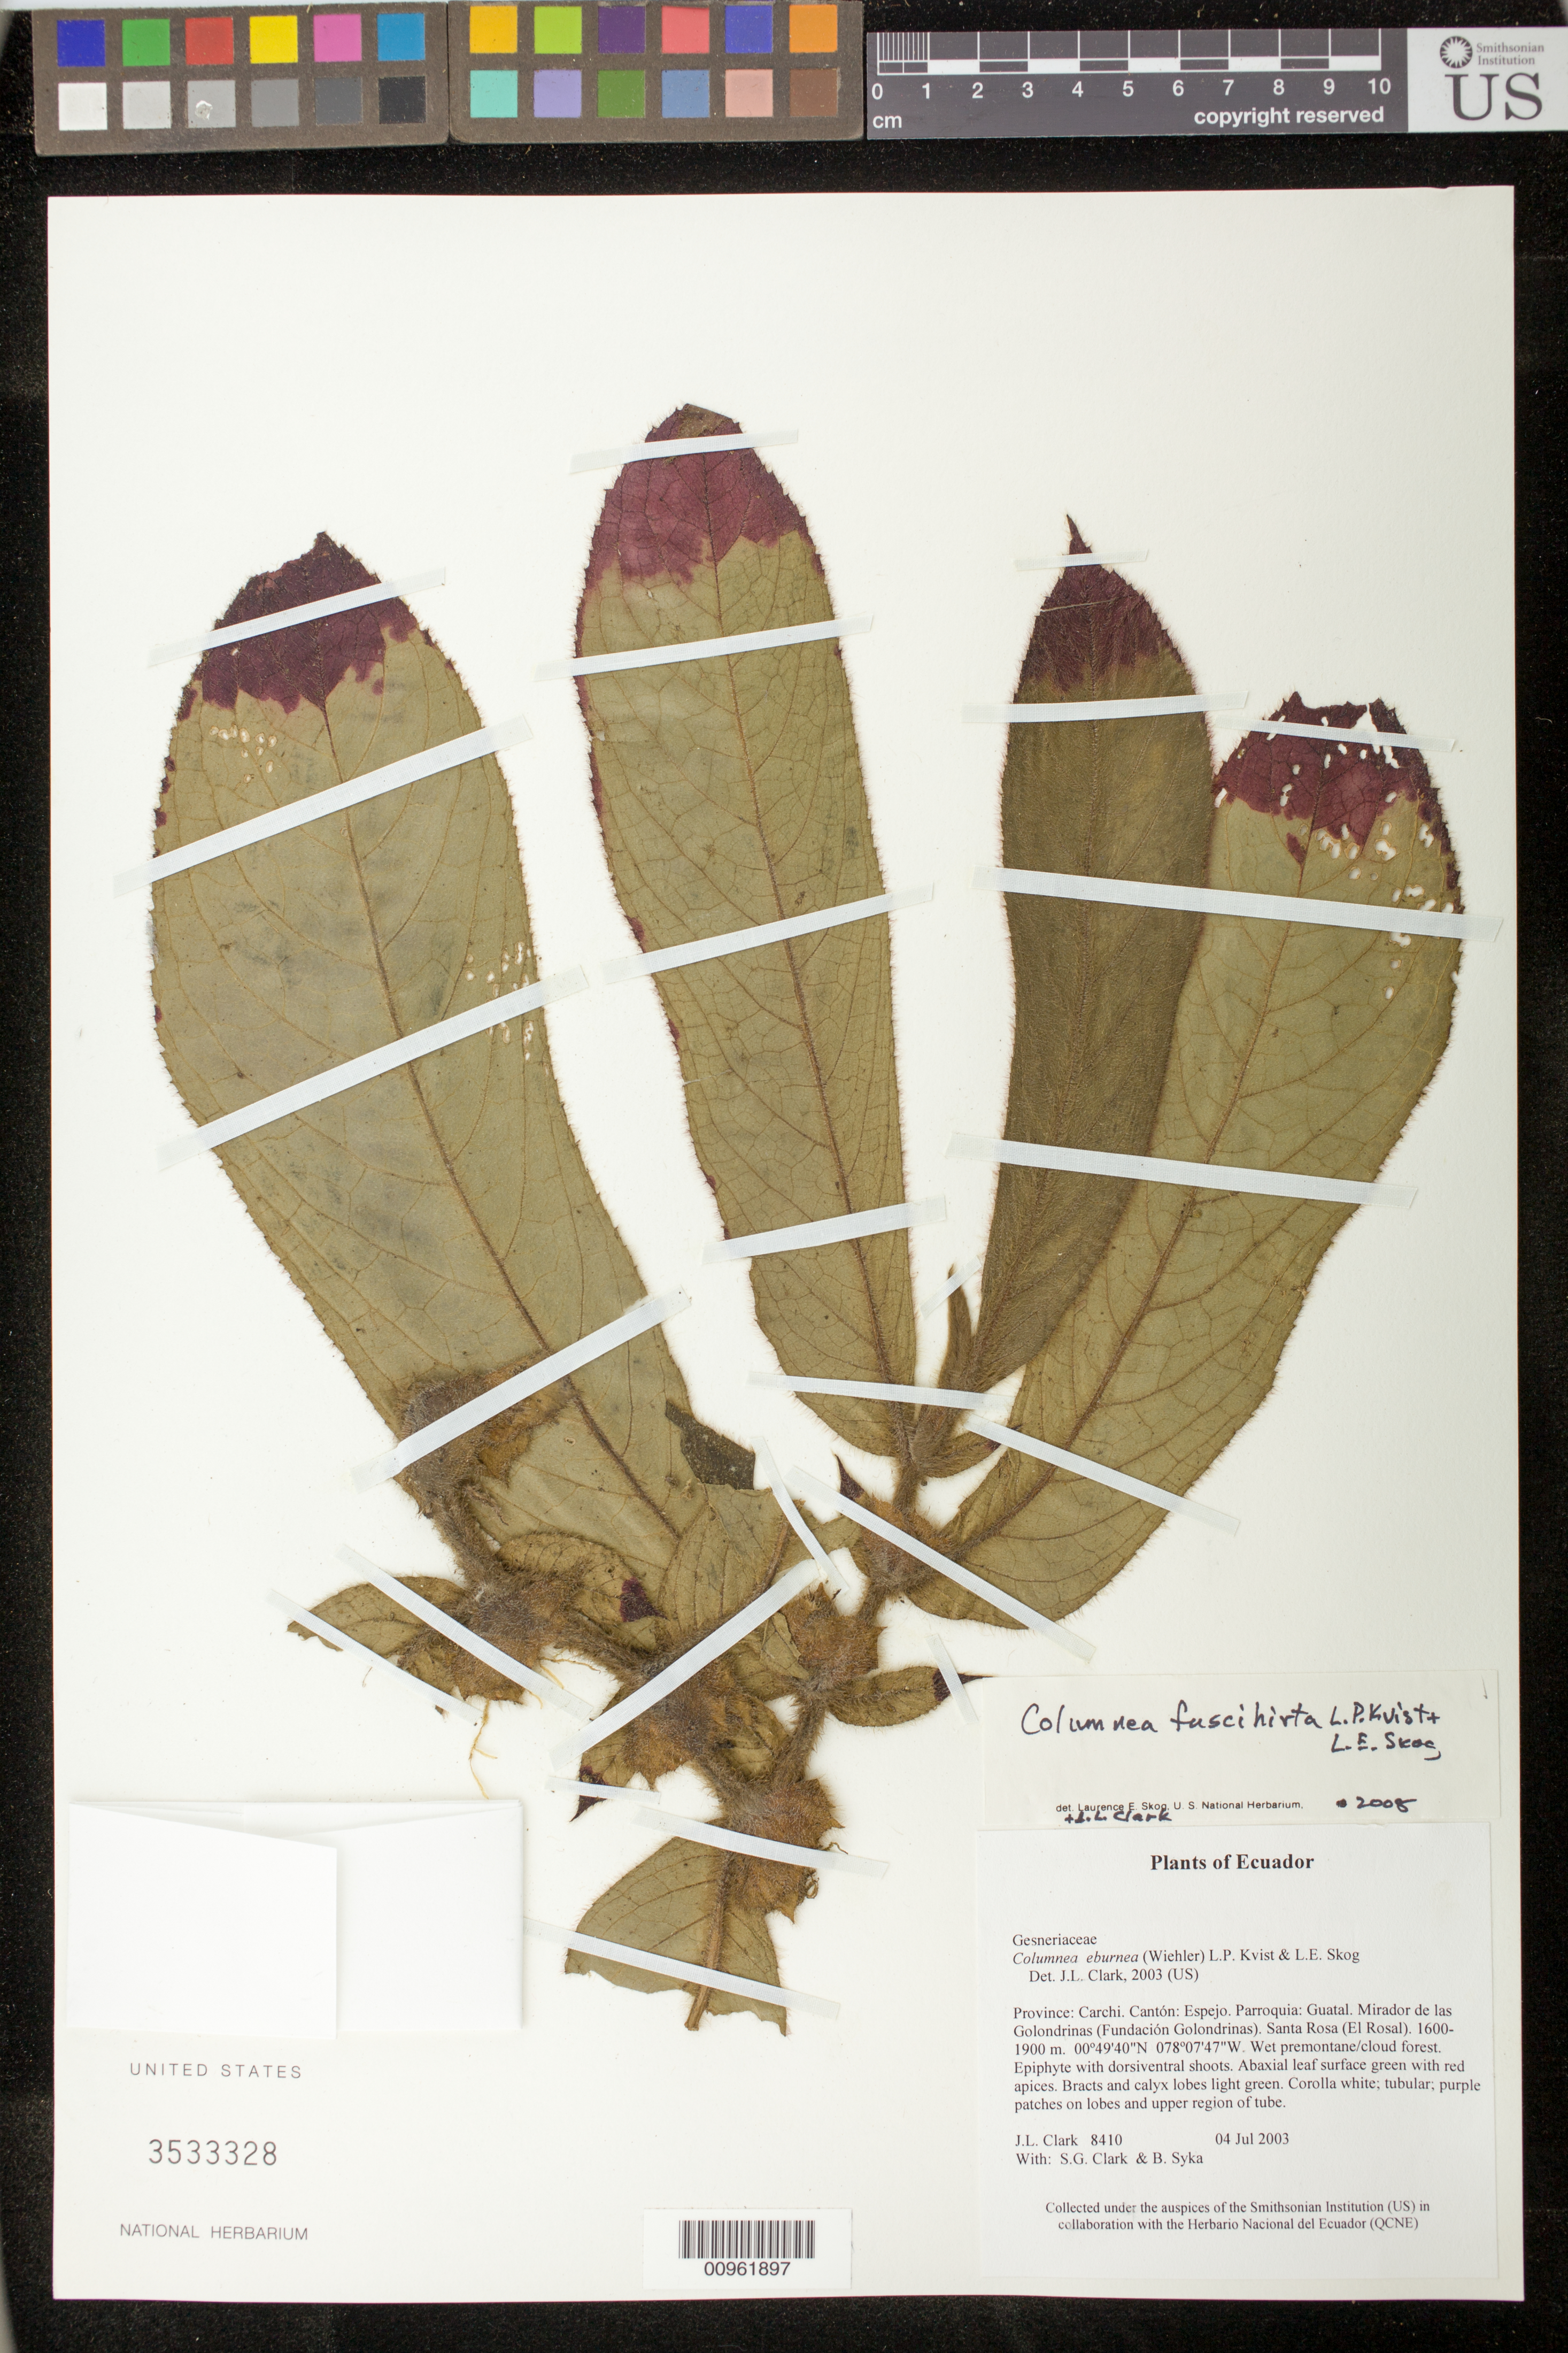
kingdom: Plantae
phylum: Tracheophyta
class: Magnoliopsida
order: Lamiales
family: Gesneriaceae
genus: Columnea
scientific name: Columnea fuscihirta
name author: L.P. Kvist & L.E. Skog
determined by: Clark, J. L.; Skog, Laurence E.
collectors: J. L. Clark, S. G. Clark & B. Syka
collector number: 8410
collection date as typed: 04 Jul 2003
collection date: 2003-07-04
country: Ecuador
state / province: Carchi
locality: Espejo. Parroquia: Guatal. Mirador de las Golondrinas (Fundación Golondrinas). Santa Rosa (El Rosal).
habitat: Wet premontane/cloud forest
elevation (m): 1600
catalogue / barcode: US 3533328